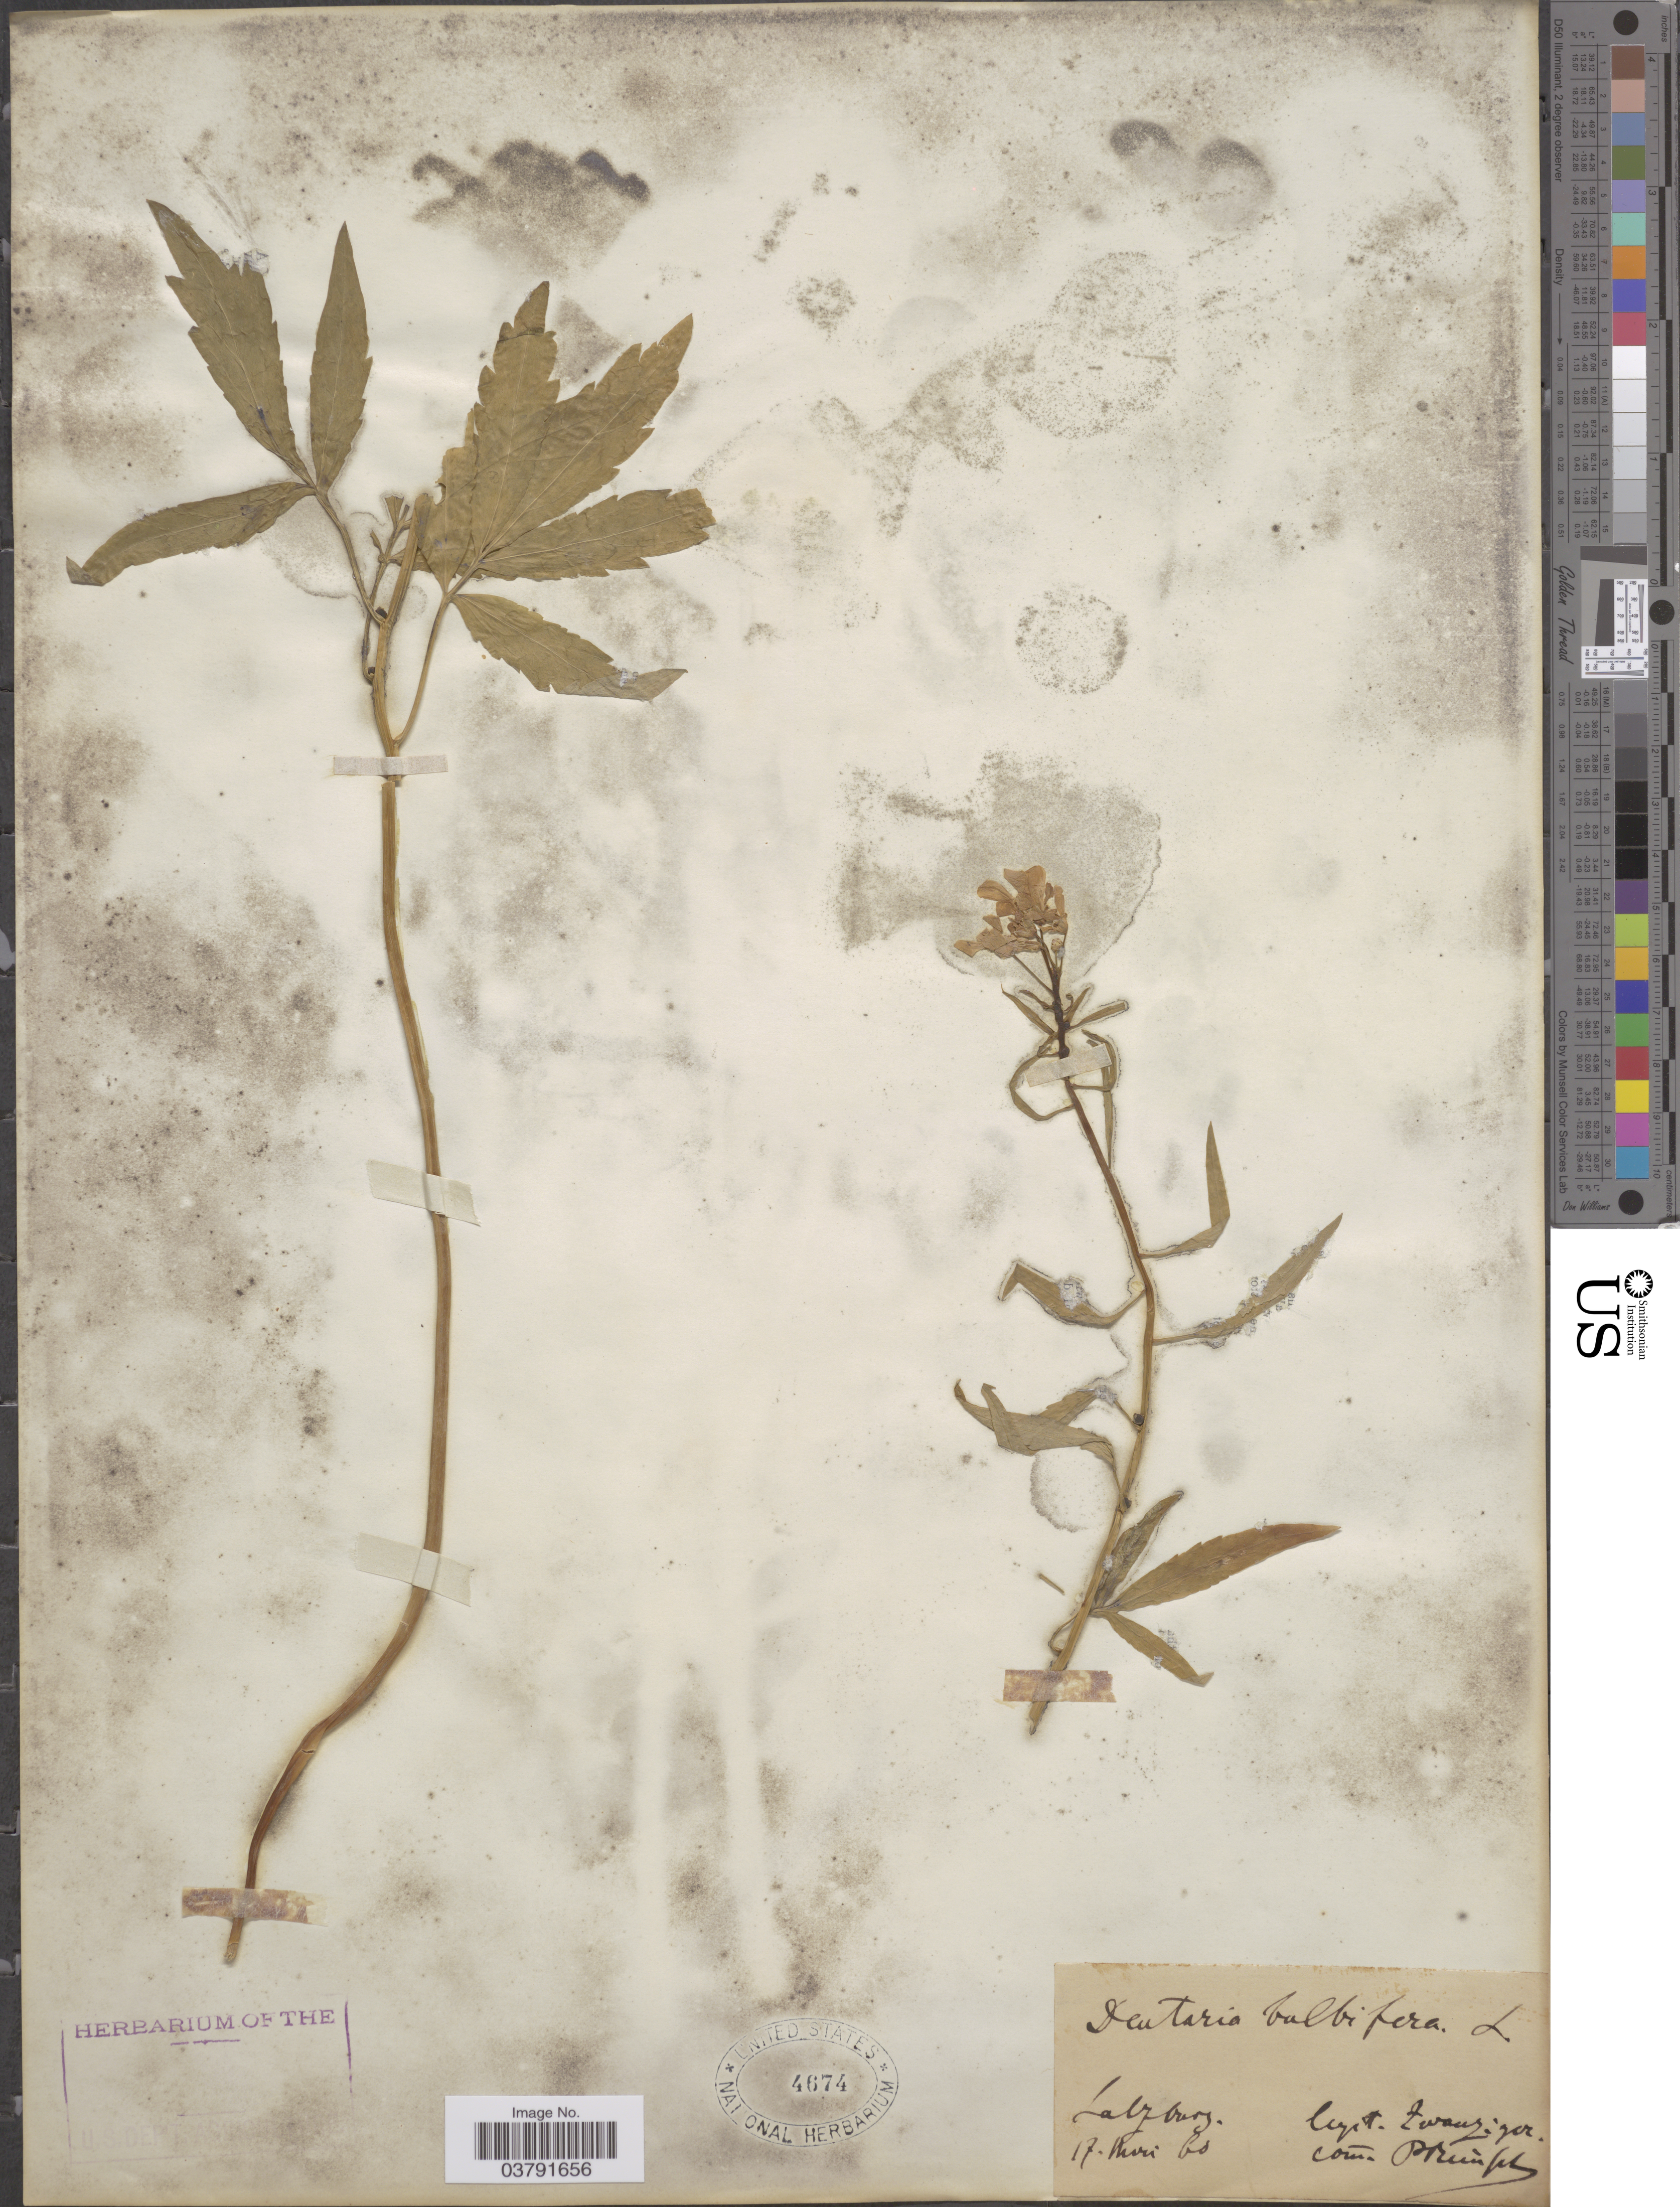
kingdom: Plantae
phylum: Tracheophyta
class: Magnoliopsida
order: Brassicales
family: Brassicaceae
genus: Dentaria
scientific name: Dentaria bulbifera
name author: L.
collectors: Zwanziger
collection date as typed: Transcribed d/m/y: 17/5/60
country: Austria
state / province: Salzburg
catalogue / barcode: US 4674